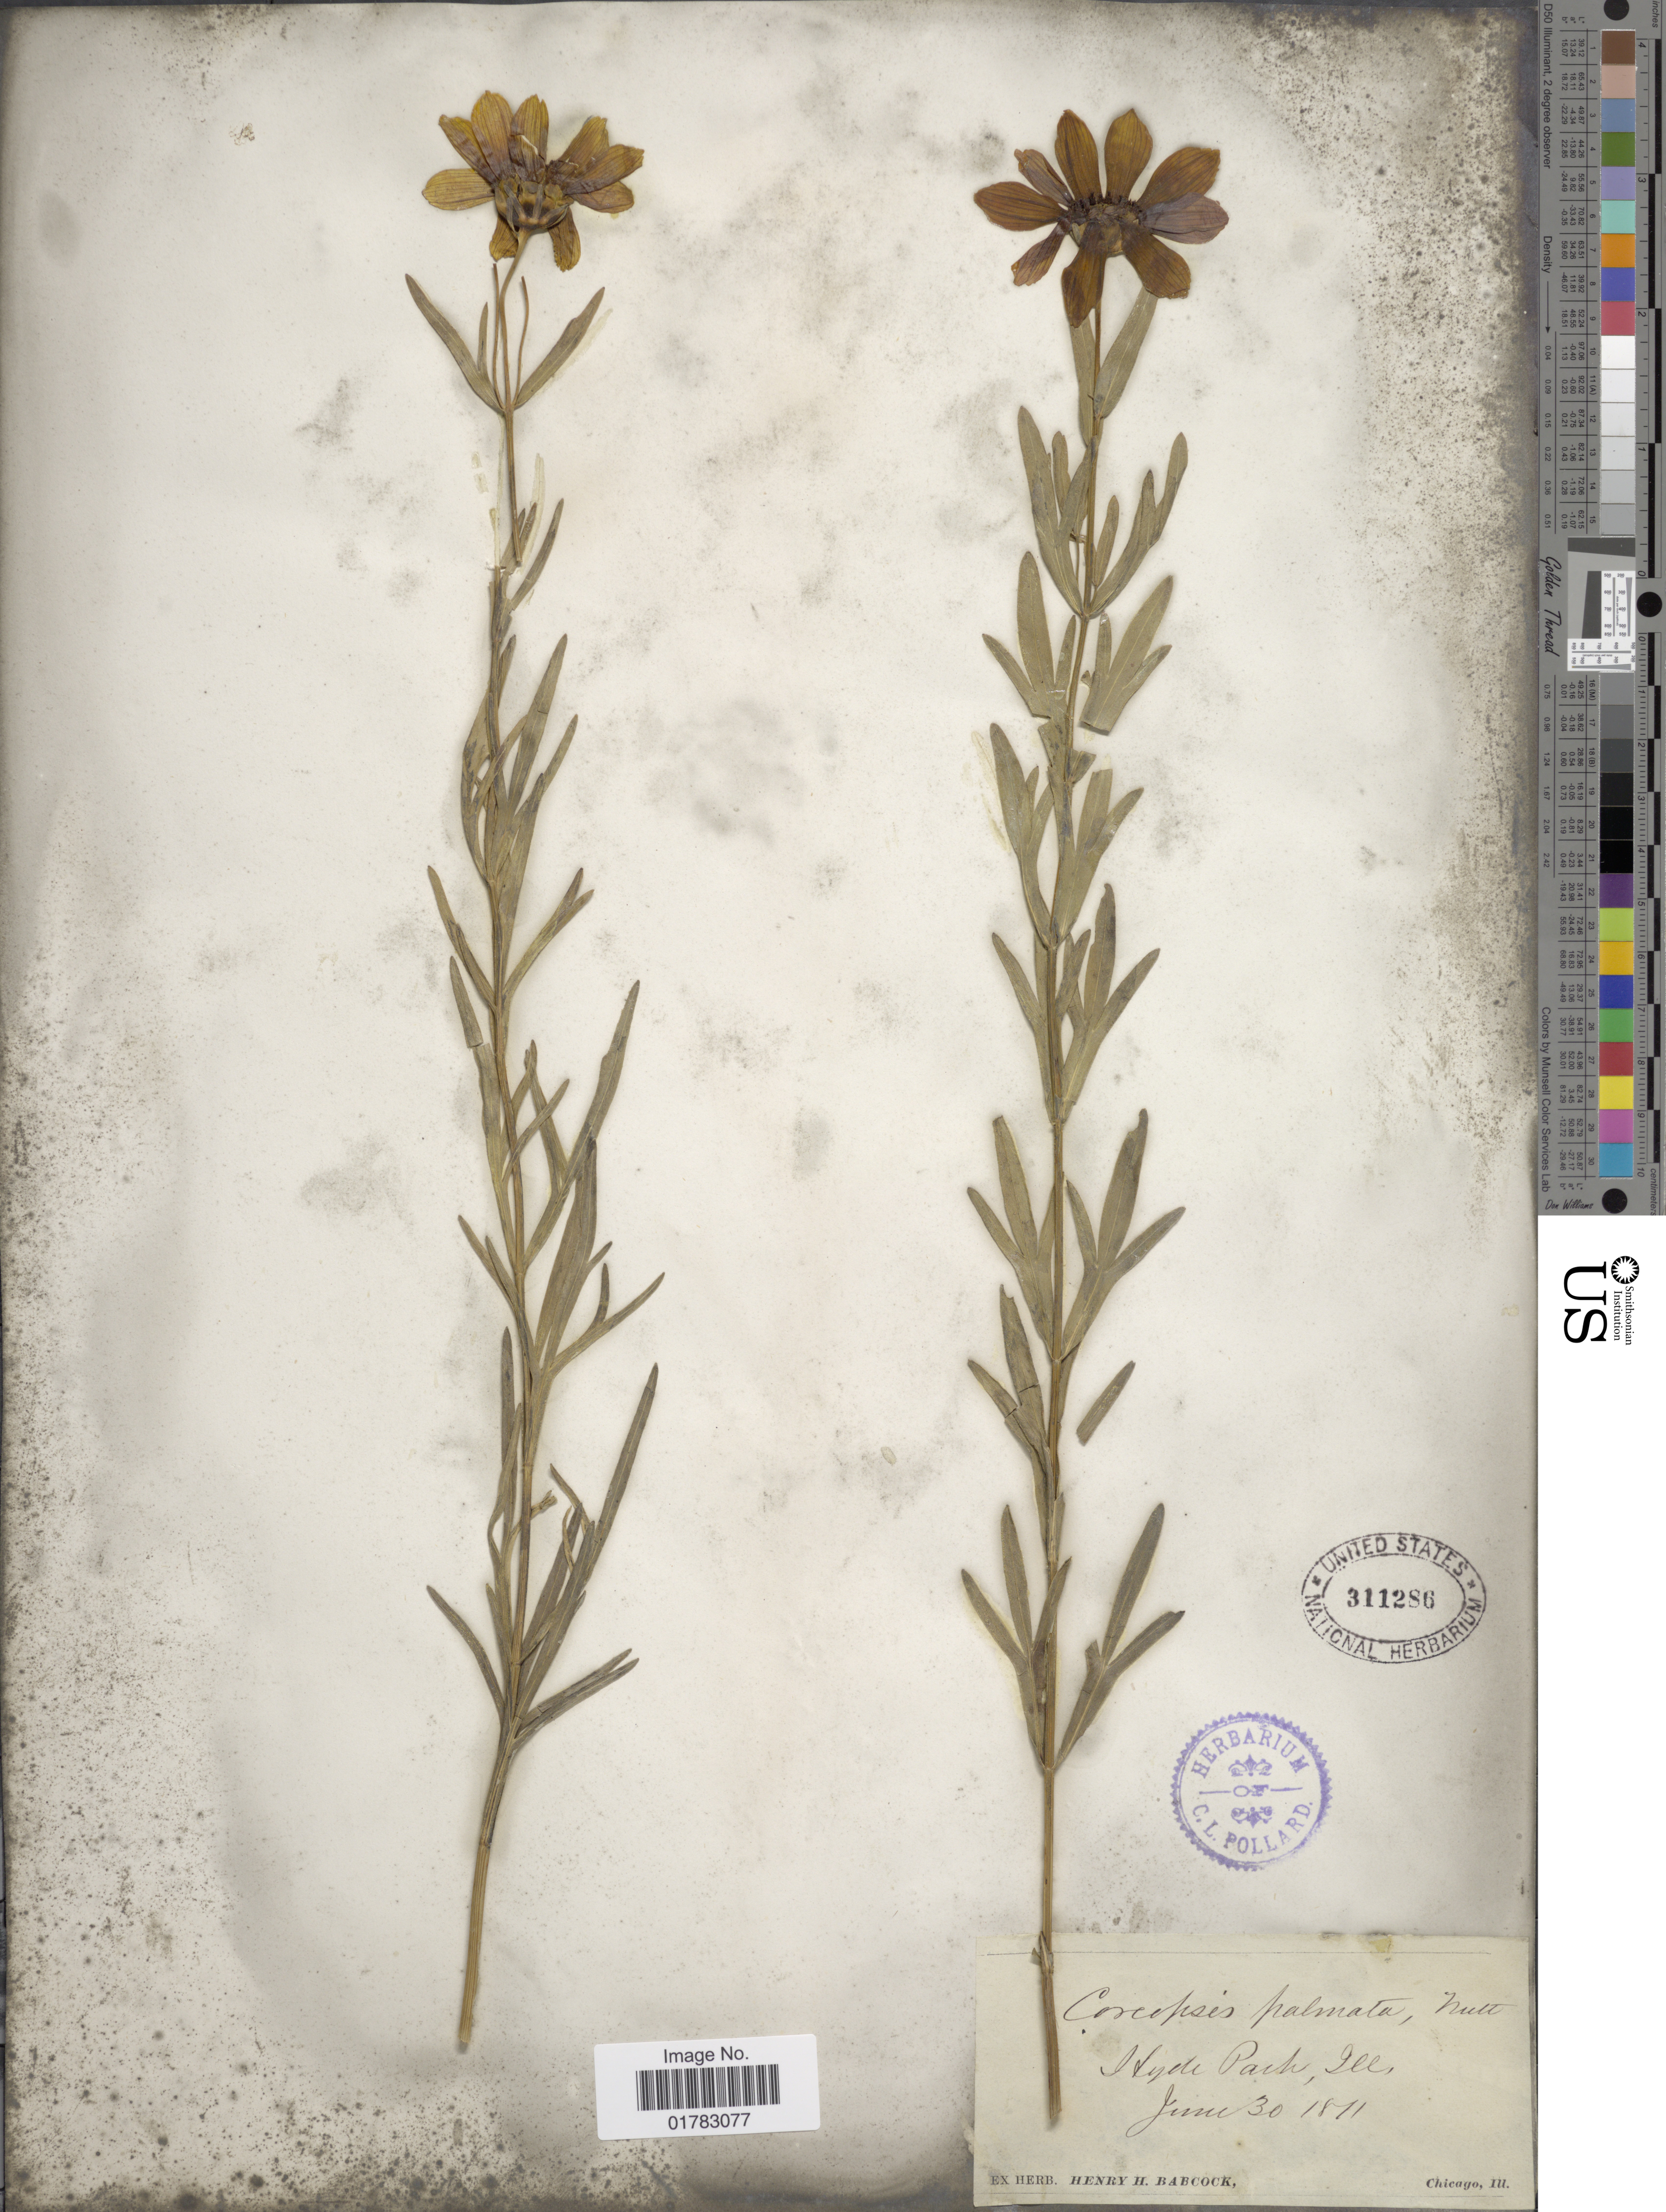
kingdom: Plantae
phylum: Tracheophyta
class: Magnoliopsida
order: Asterales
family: Asteraceae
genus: Coreopsis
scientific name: Coreopsis palmata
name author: Nutt.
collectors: ex herb. Henry Homes Babcock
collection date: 1811-06-30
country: United States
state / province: Illinois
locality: Hyde Park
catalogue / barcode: US 311286